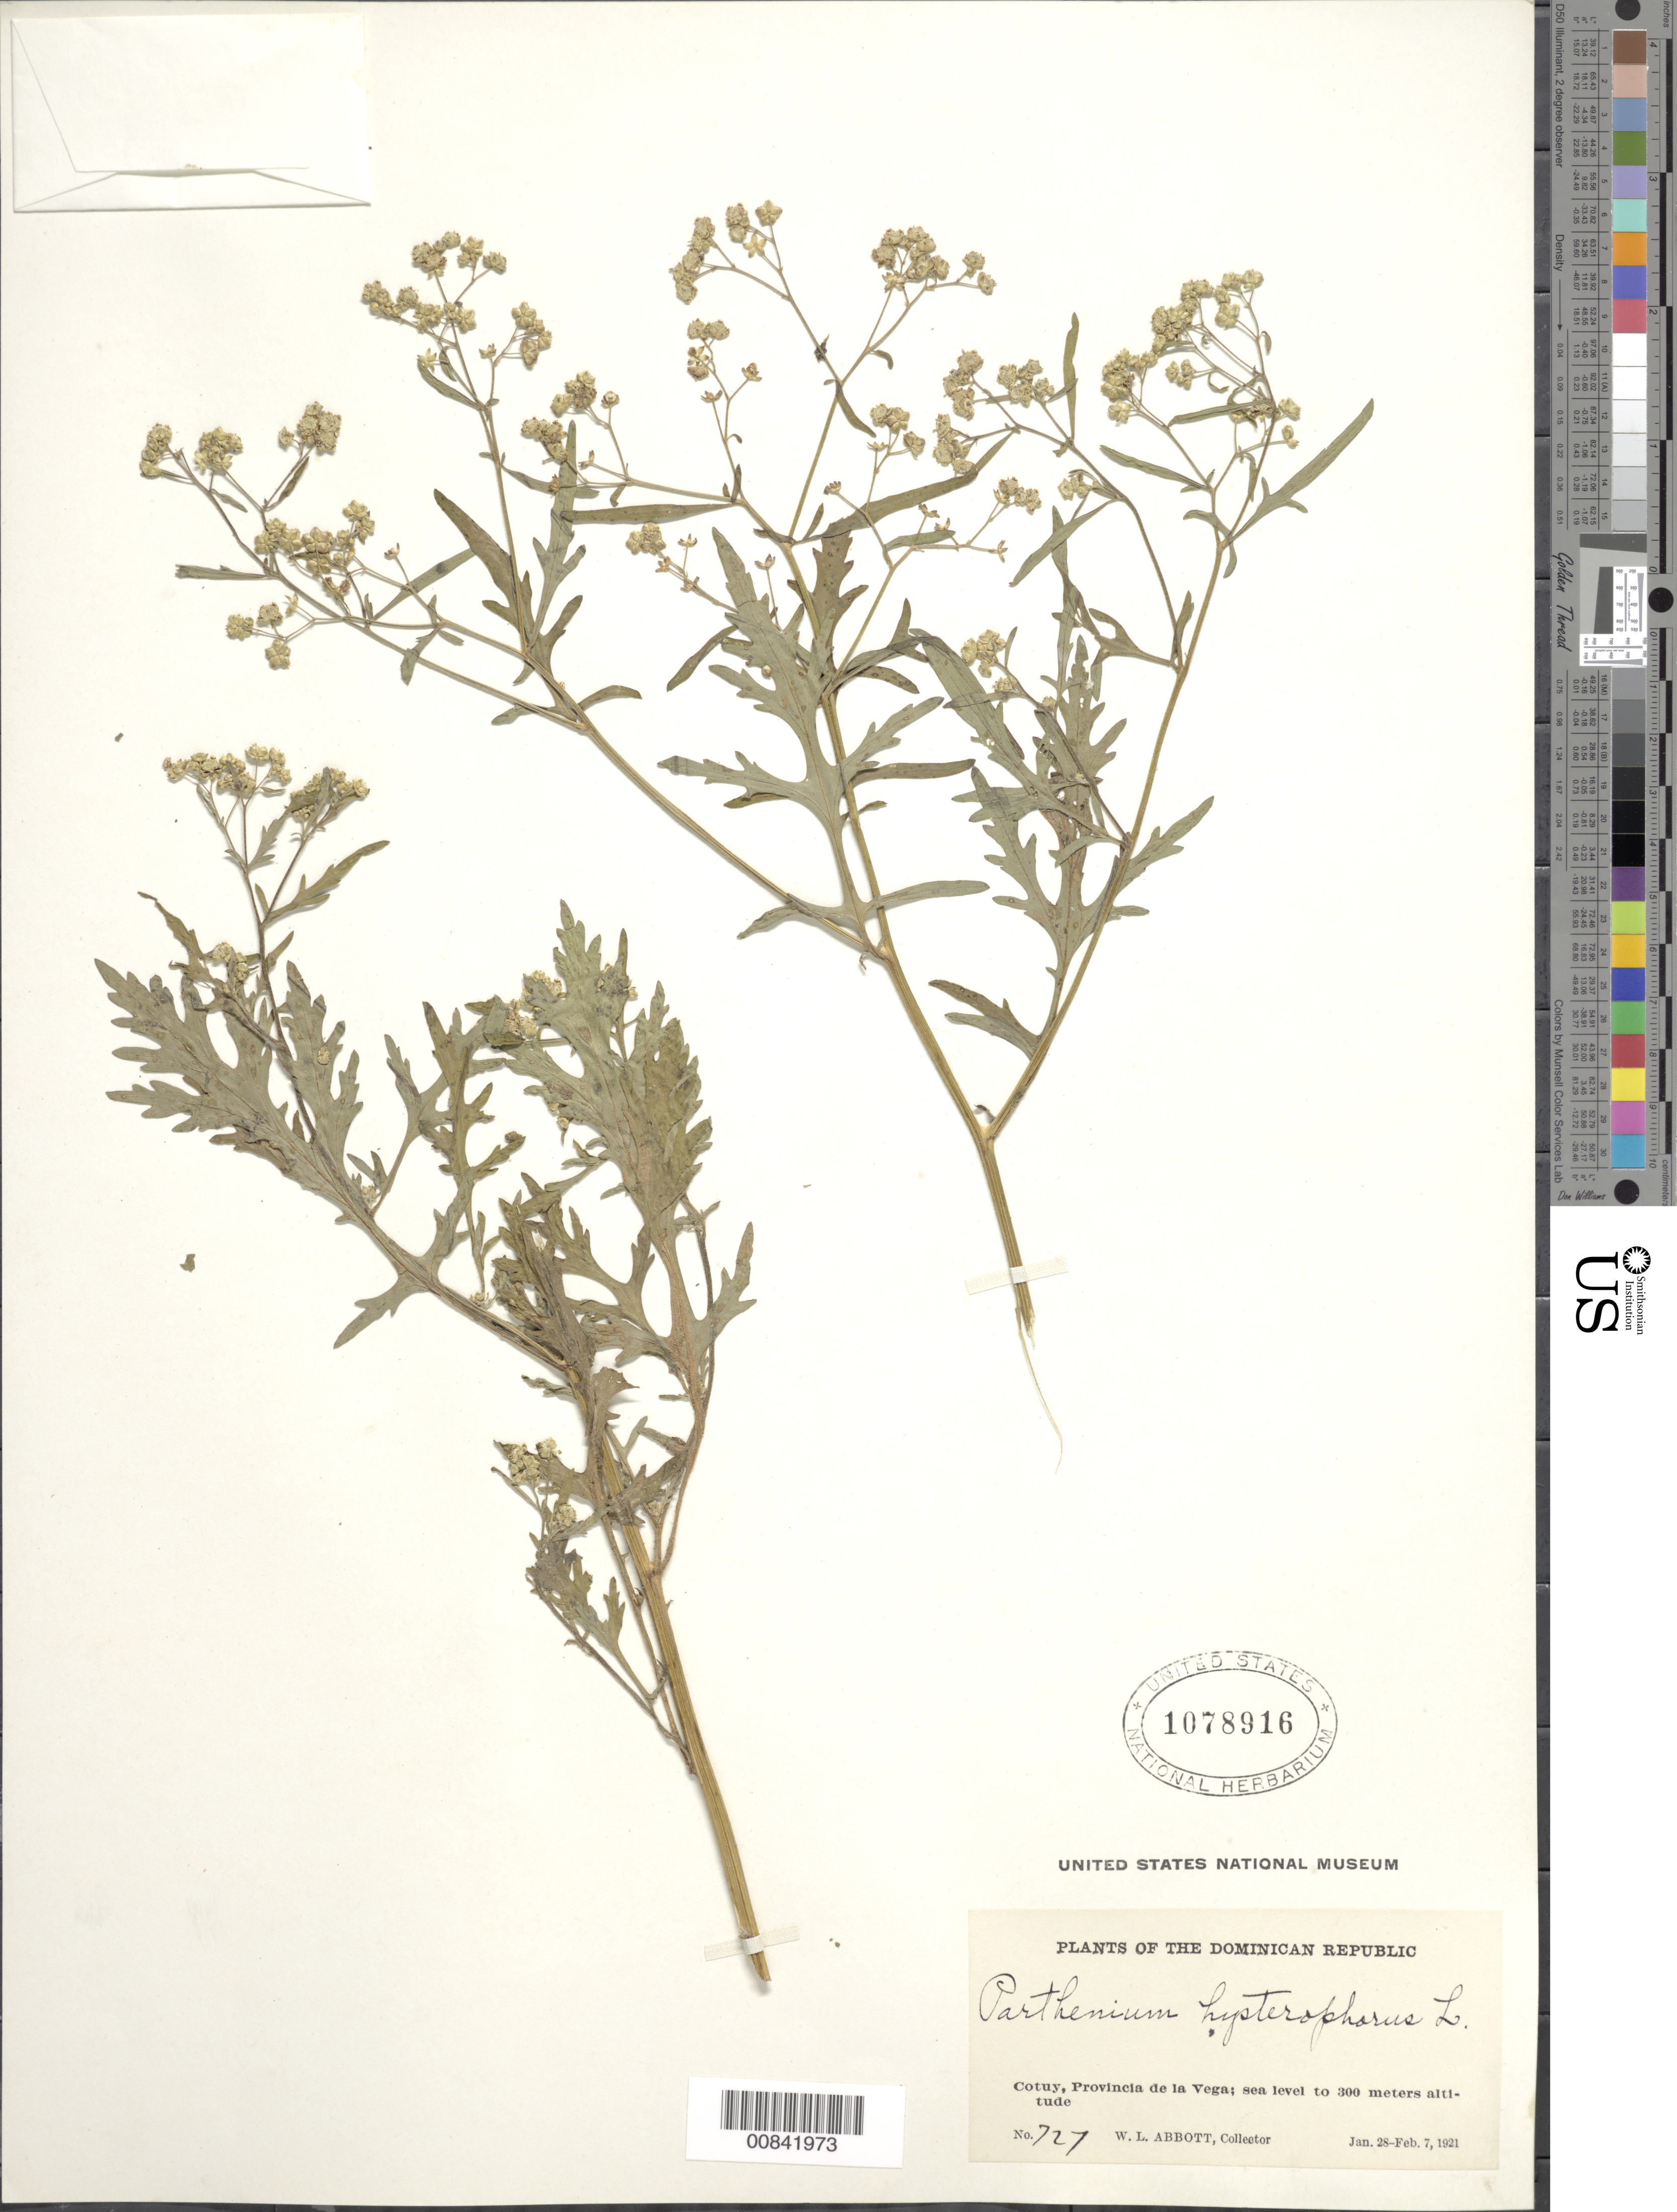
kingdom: Plantae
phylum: Tracheophyta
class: Magnoliopsida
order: Asterales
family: Asteraceae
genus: Parthenium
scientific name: Parthenium hysterophorus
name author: L.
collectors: W. L. Abbott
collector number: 727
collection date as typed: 28 Jan 1921 to 07 Feb 1921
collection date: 1921-01-28/1921-02-07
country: Dominican Republic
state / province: La Vega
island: Hispaniola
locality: Cotuy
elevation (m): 0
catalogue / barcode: US 1078916